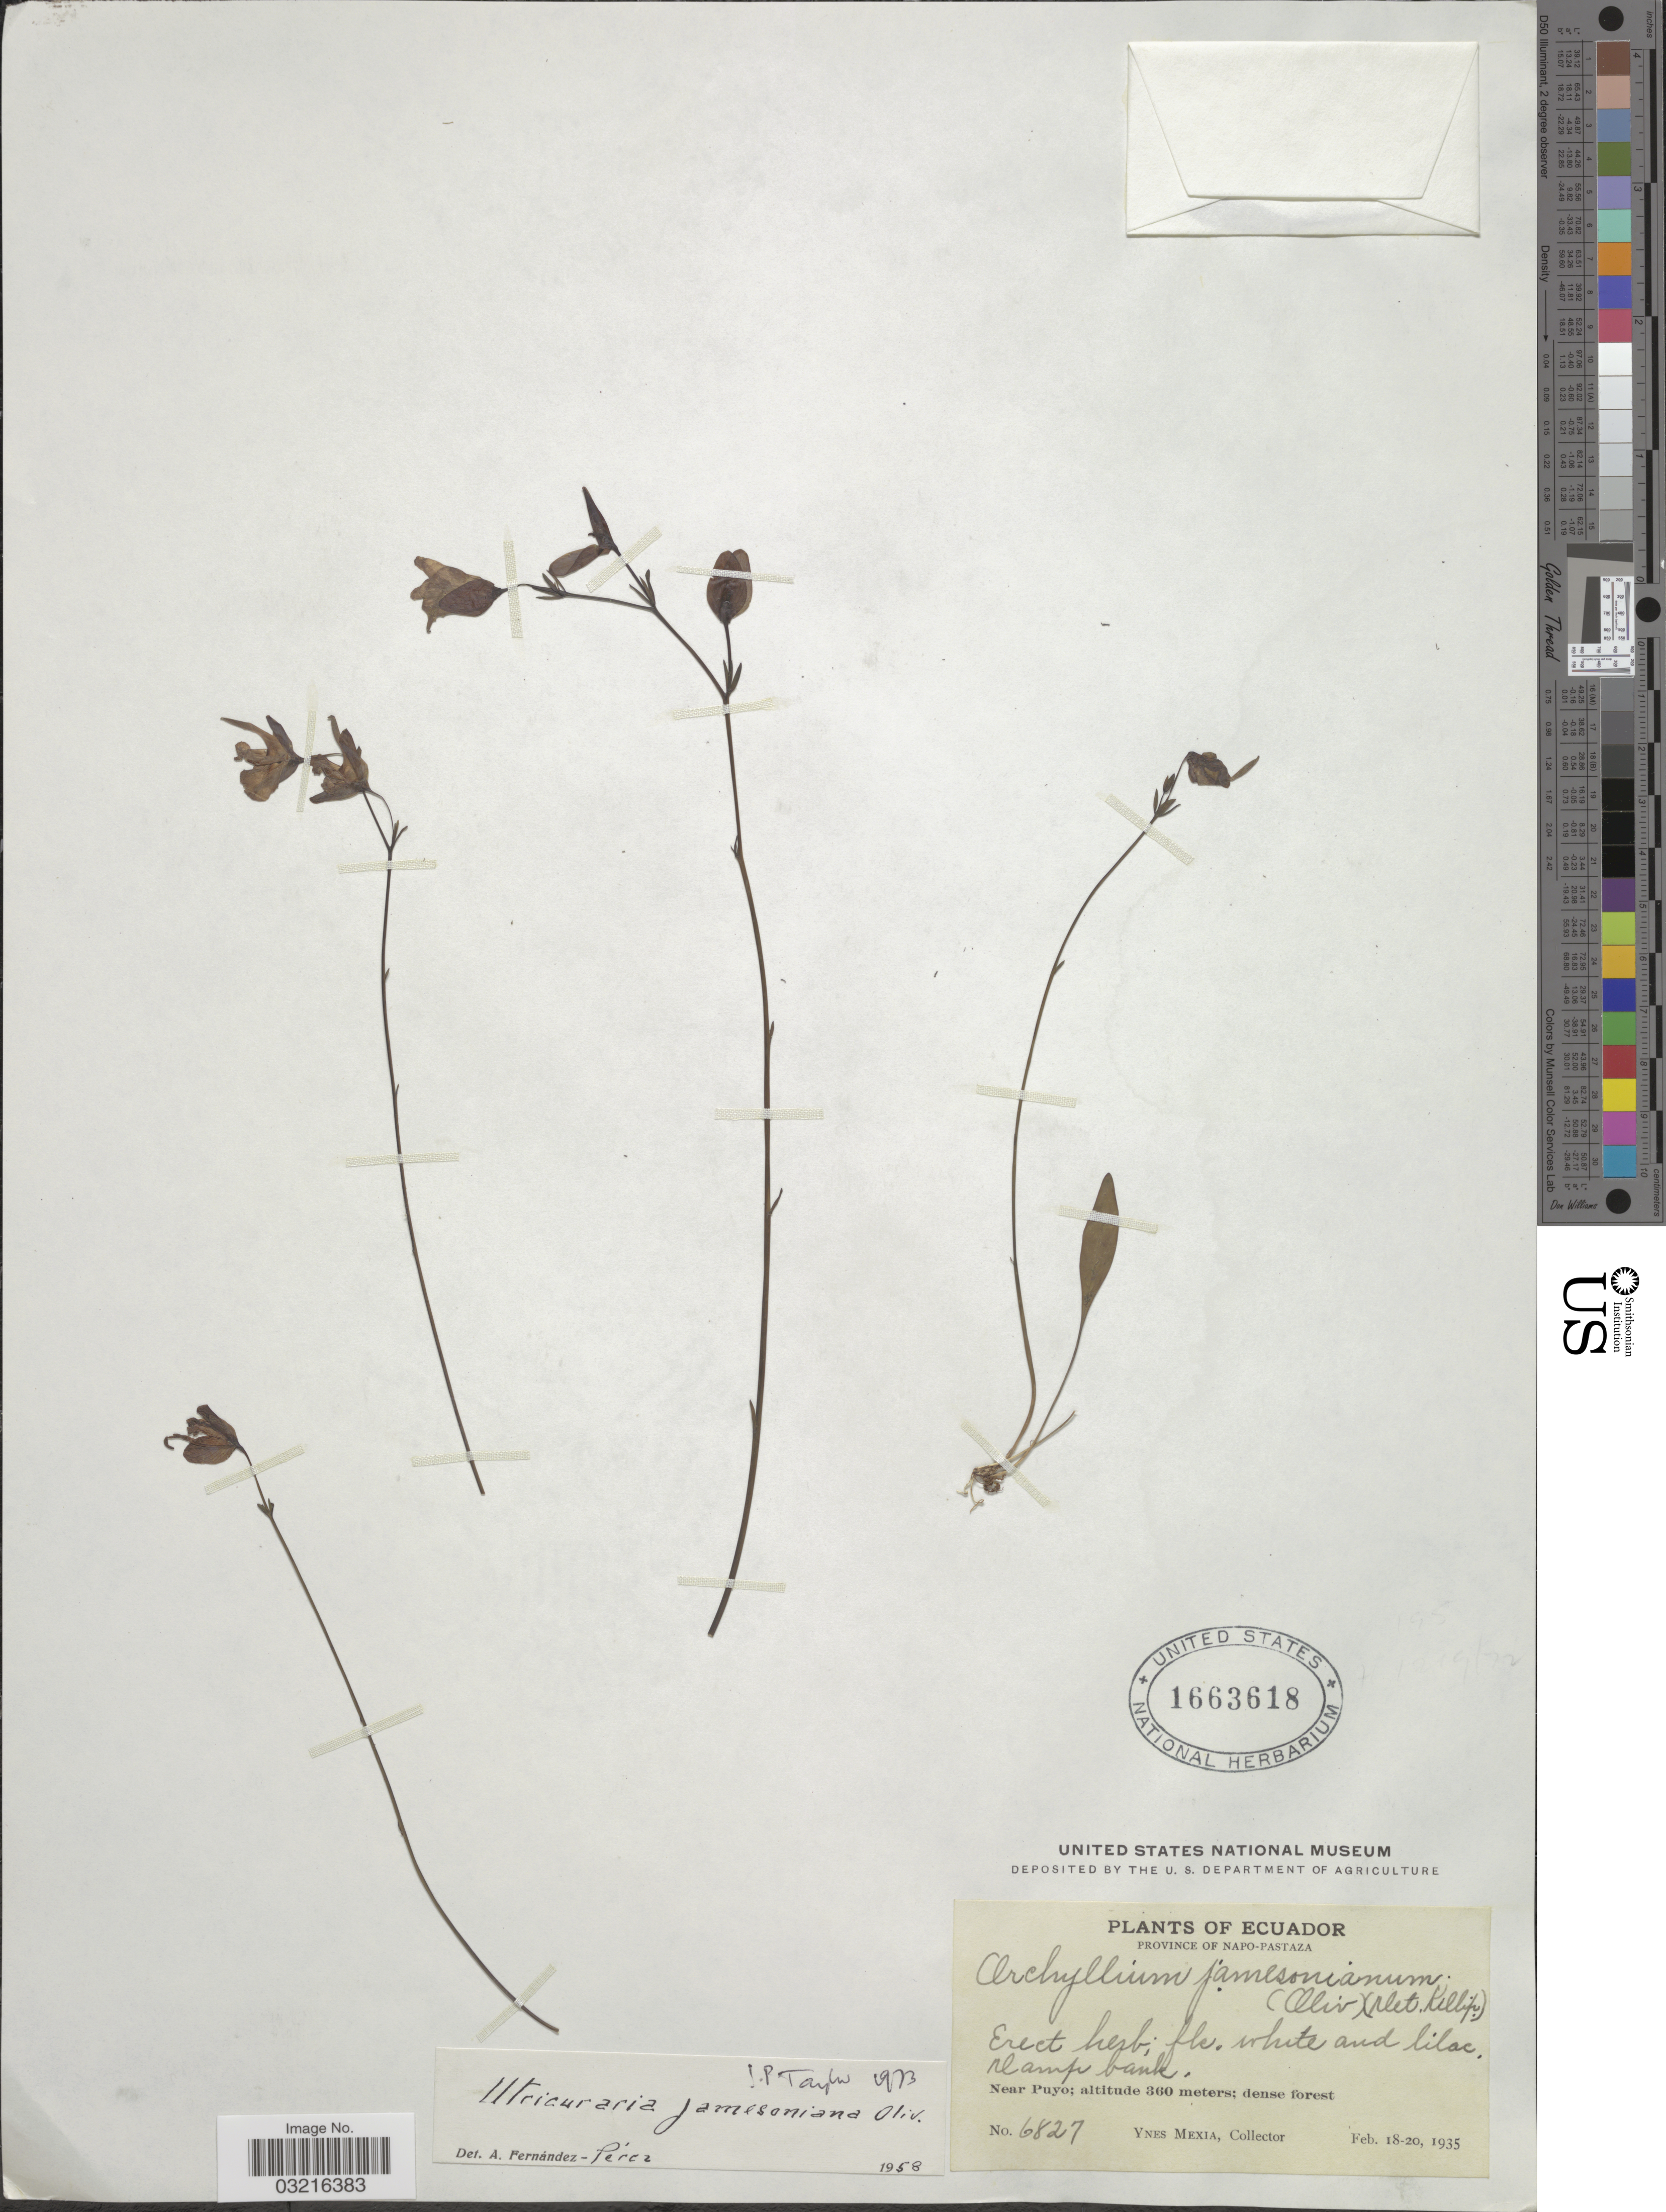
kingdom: Plantae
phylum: Tracheophyta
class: Magnoliopsida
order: Lamiales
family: Lentibulariaceae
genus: Utricularia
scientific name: Utricularia jamesoniana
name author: Oliv.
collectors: Y. Mexia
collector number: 6827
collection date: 1935-02-18/1935-02-20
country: Ecuador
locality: Province of Napo-Pastaza, Near Puyo.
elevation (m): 360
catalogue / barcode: US 1663618